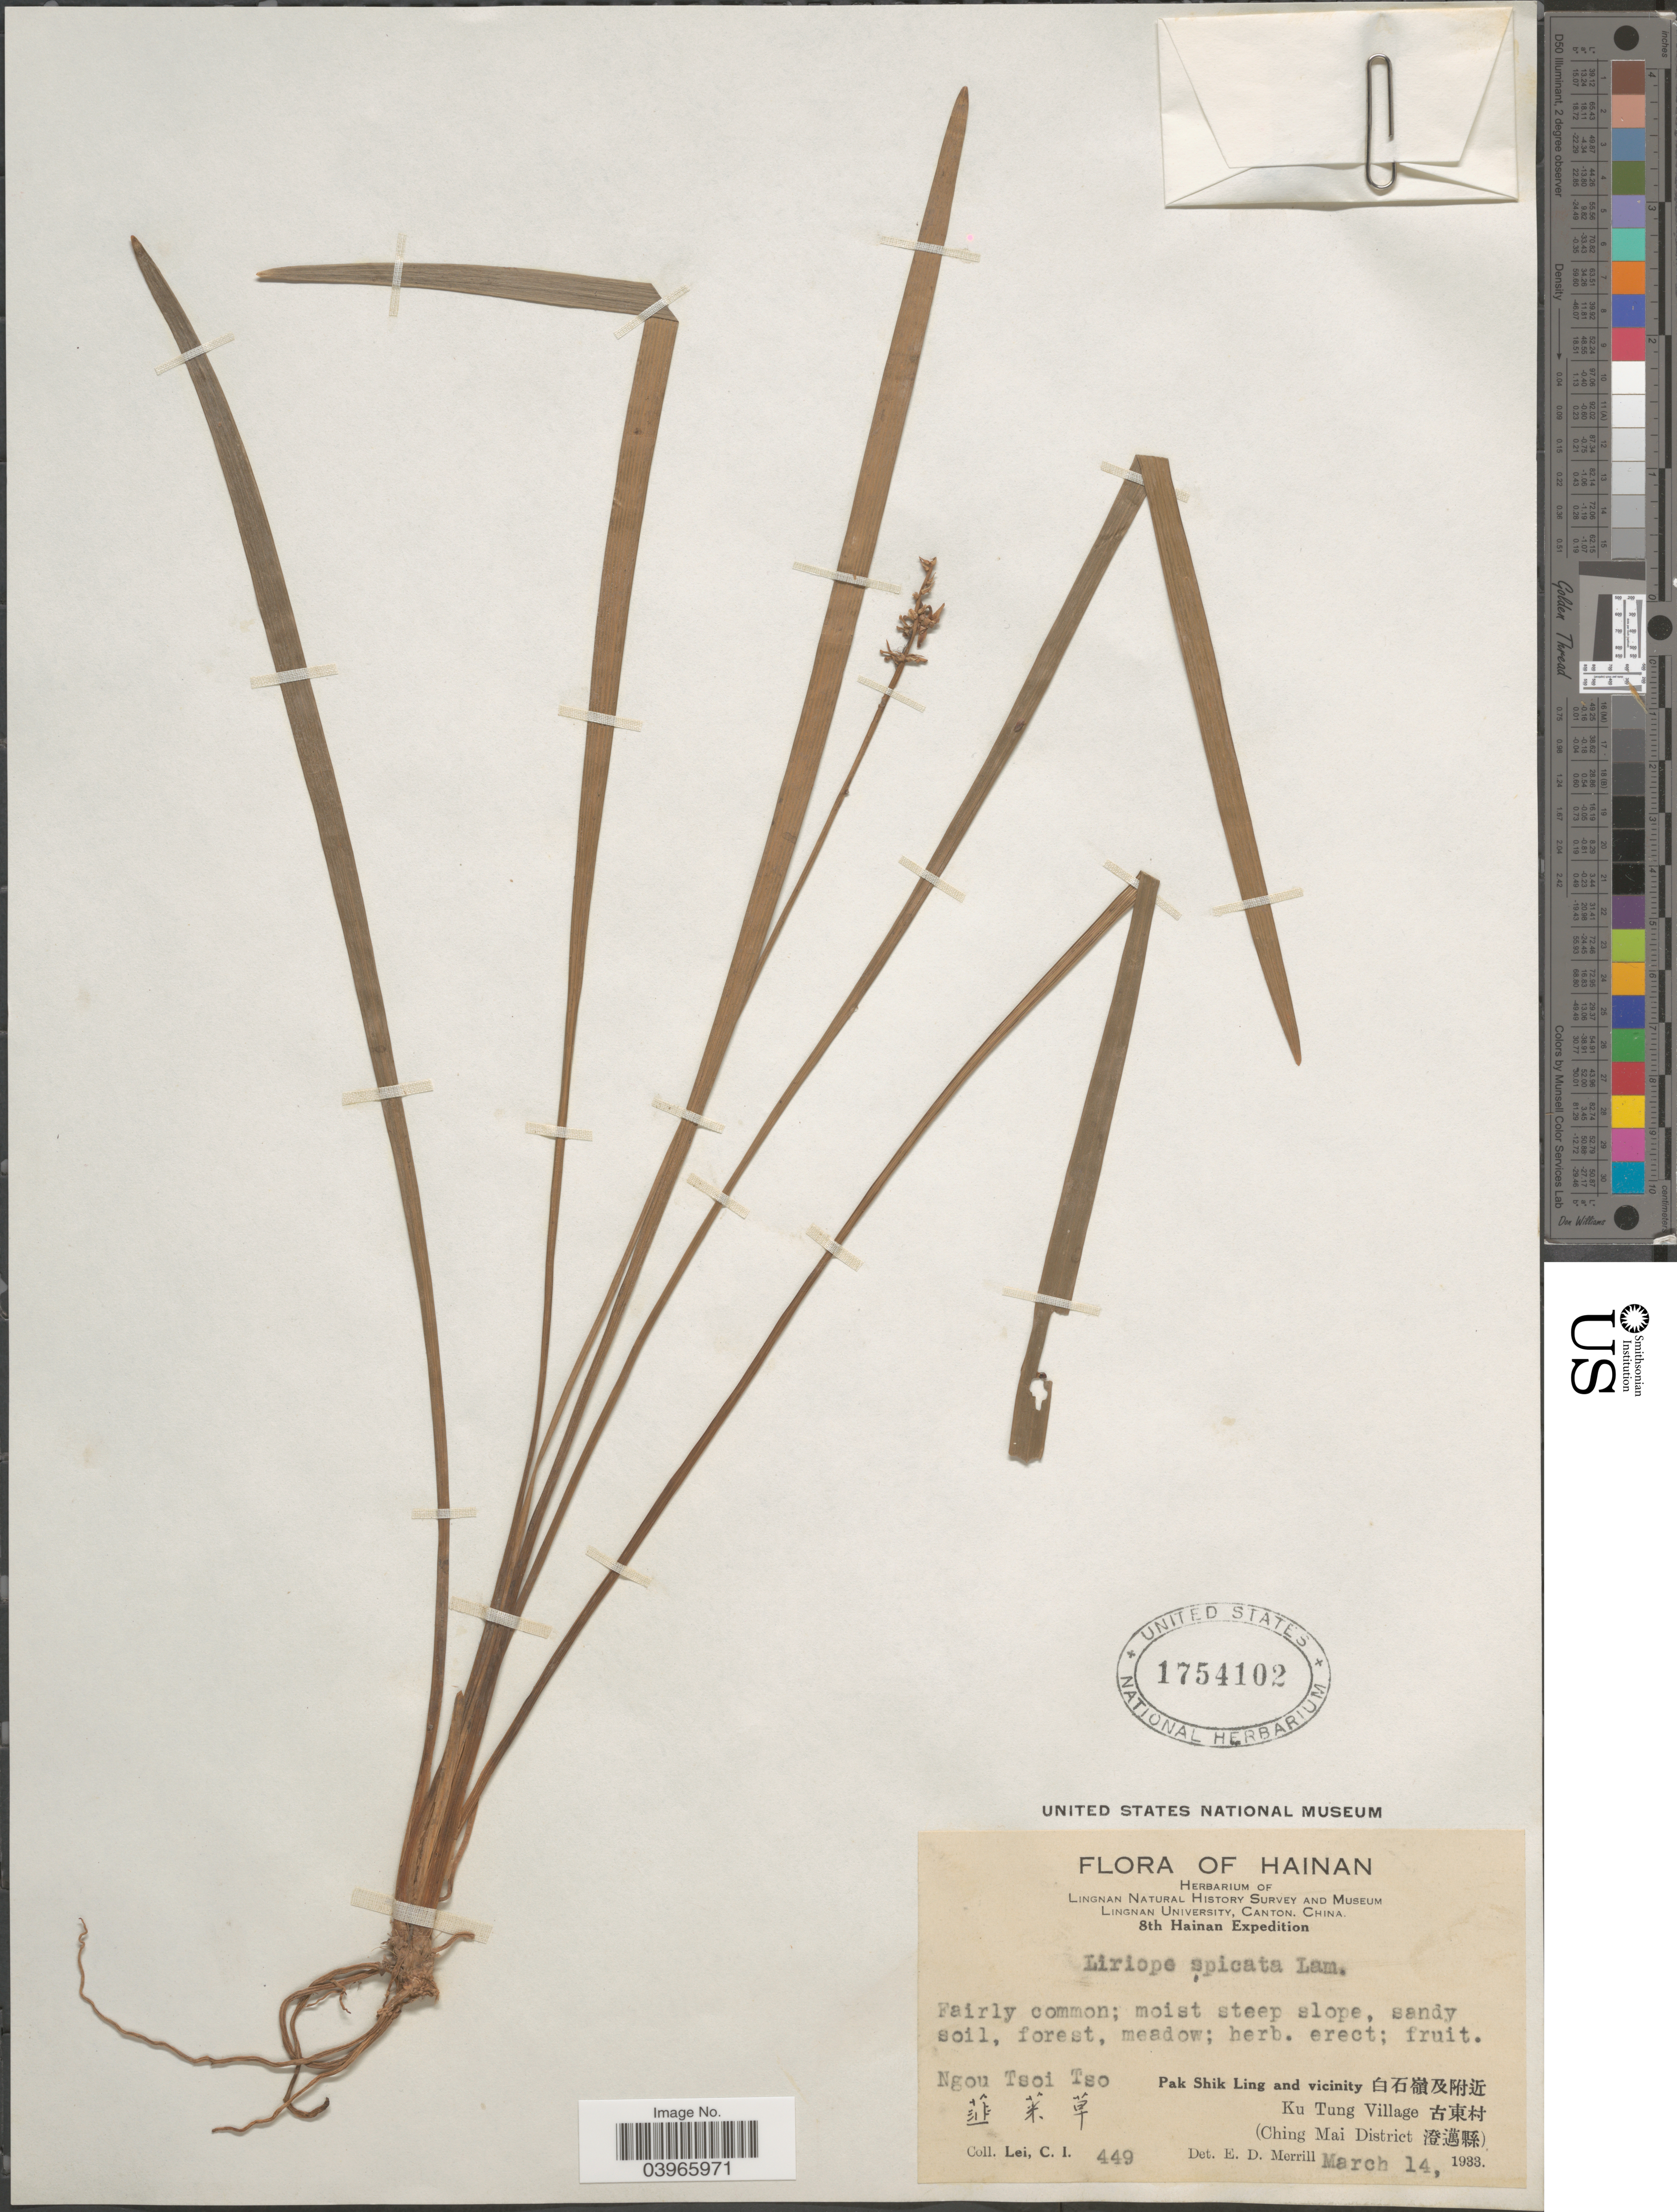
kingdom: Plantae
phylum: Tracheophyta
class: Liliopsida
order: Asparagales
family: Asparagaceae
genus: Liriope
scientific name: Liriope spicata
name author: Lour.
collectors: C. I. Lei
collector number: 449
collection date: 1933-03-14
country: China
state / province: Hainan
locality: Ngou Tsoi Tso X. Pak Shik Ling and vicinity X. Ku Tung Village X. (Ching Mai District X).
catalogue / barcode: US 1754102